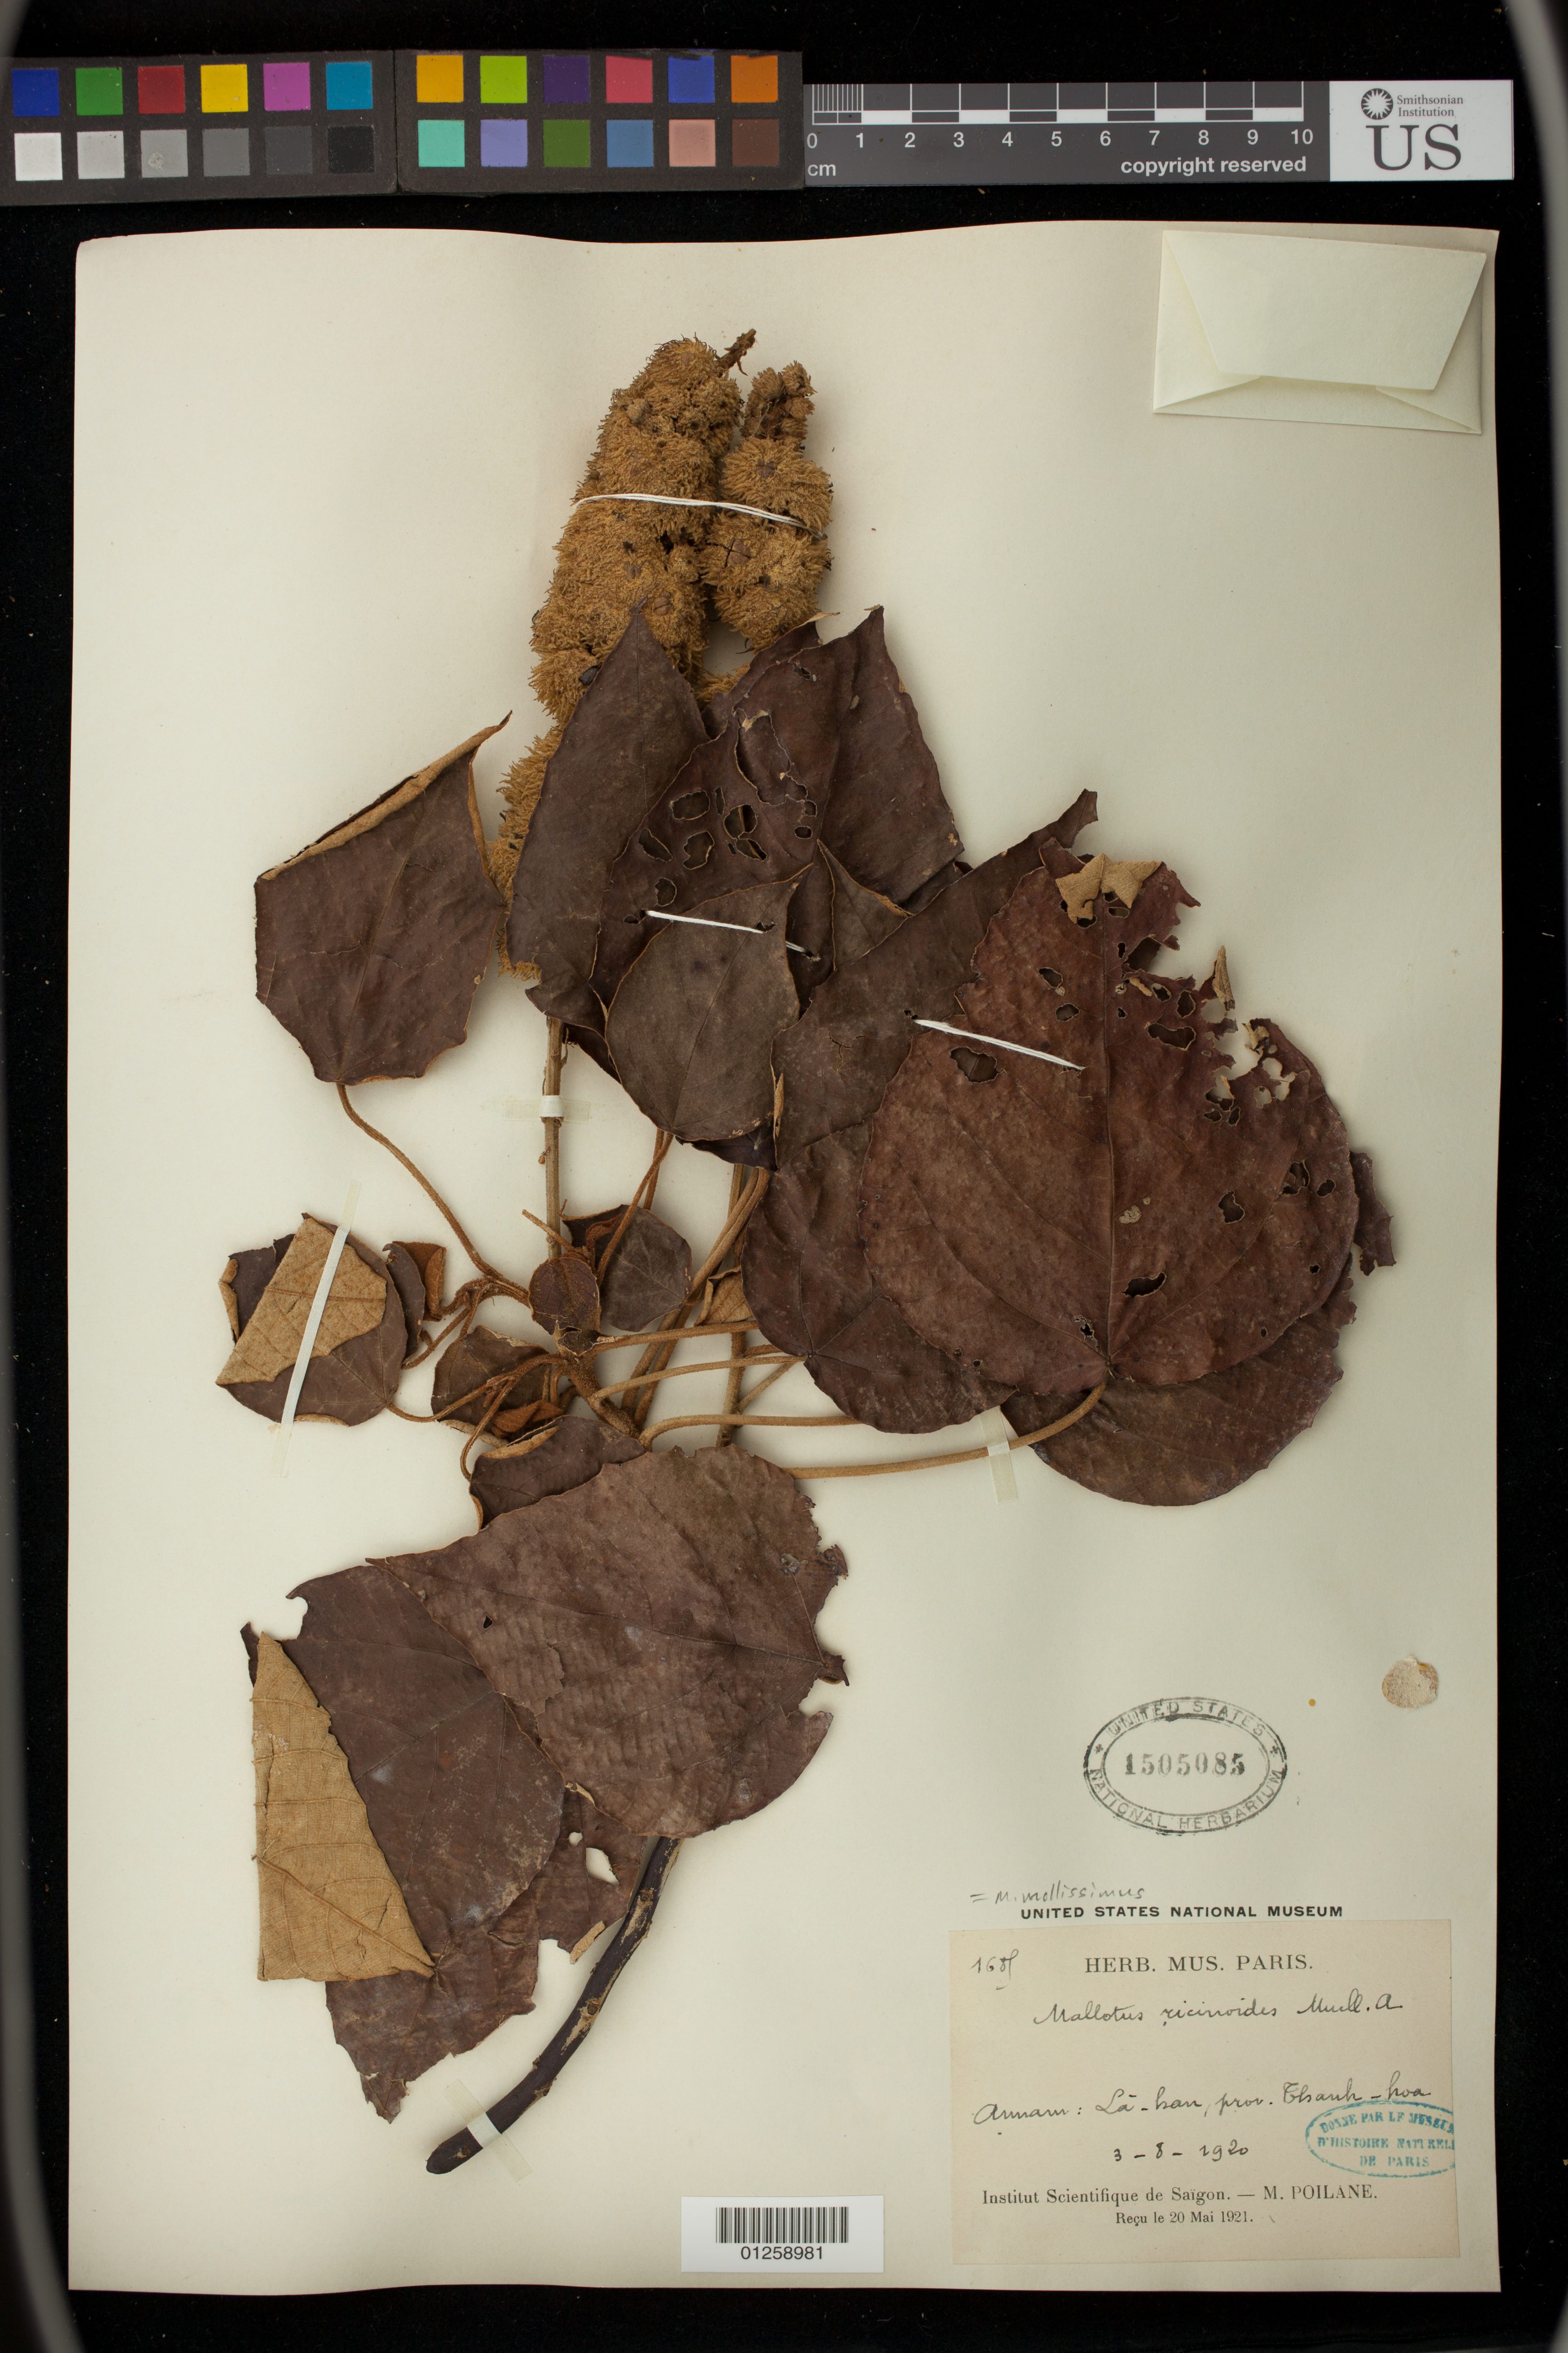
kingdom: Plantae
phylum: Tracheophyta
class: Magnoliopsida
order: Malpighiales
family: Euphorbiaceae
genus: Mallotus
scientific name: Mallotus mollissimus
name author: (Geiseler) Airy Shaw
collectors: M. Poilane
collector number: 160?9 or 1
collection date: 1920-08-03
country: Vietnam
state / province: Annam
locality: La Han, Chauk-hoa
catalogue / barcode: US 1505085